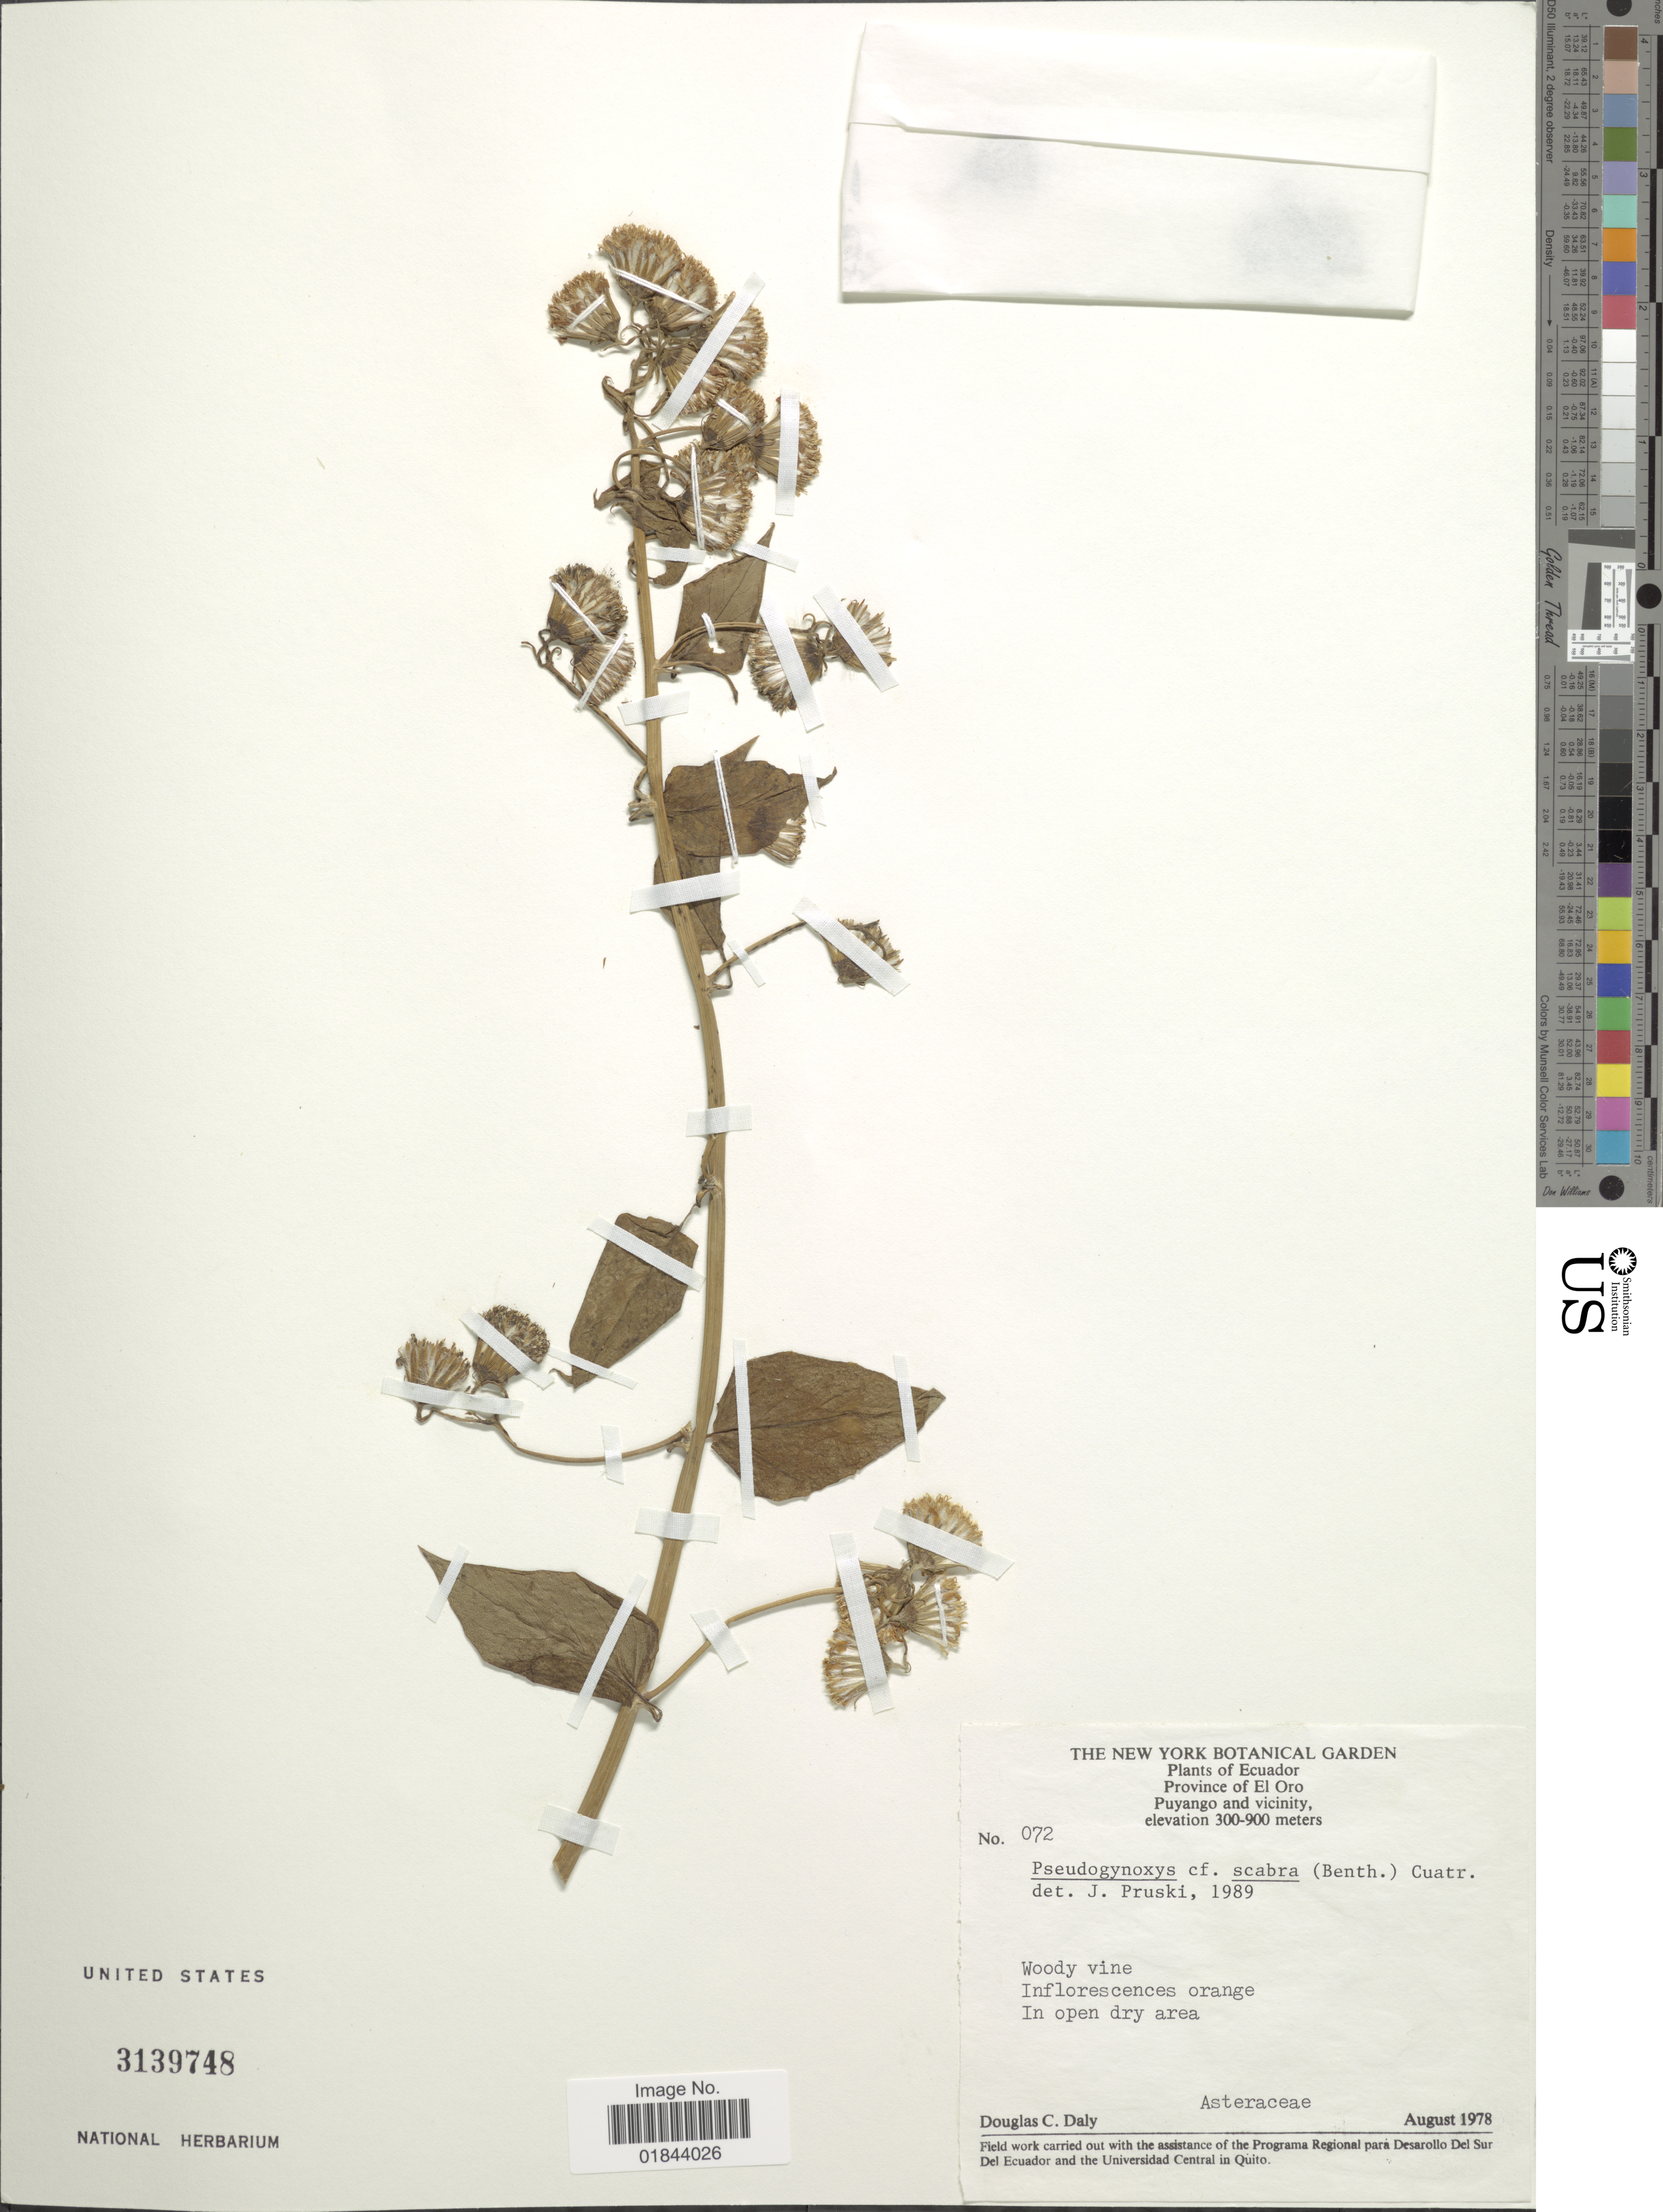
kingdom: Plantae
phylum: Tracheophyta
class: Magnoliopsida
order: Asterales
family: Asteraceae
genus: Pseudogynoxys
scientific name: Pseudogynoxys scabra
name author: (Benth.) Cuatrec.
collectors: D. C. Daly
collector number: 072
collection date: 1978-08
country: Ecuador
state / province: El Oro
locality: Puyango and vicinity, Woody vine, Inflorescences orange, In open dry area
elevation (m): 300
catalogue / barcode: US 3139748